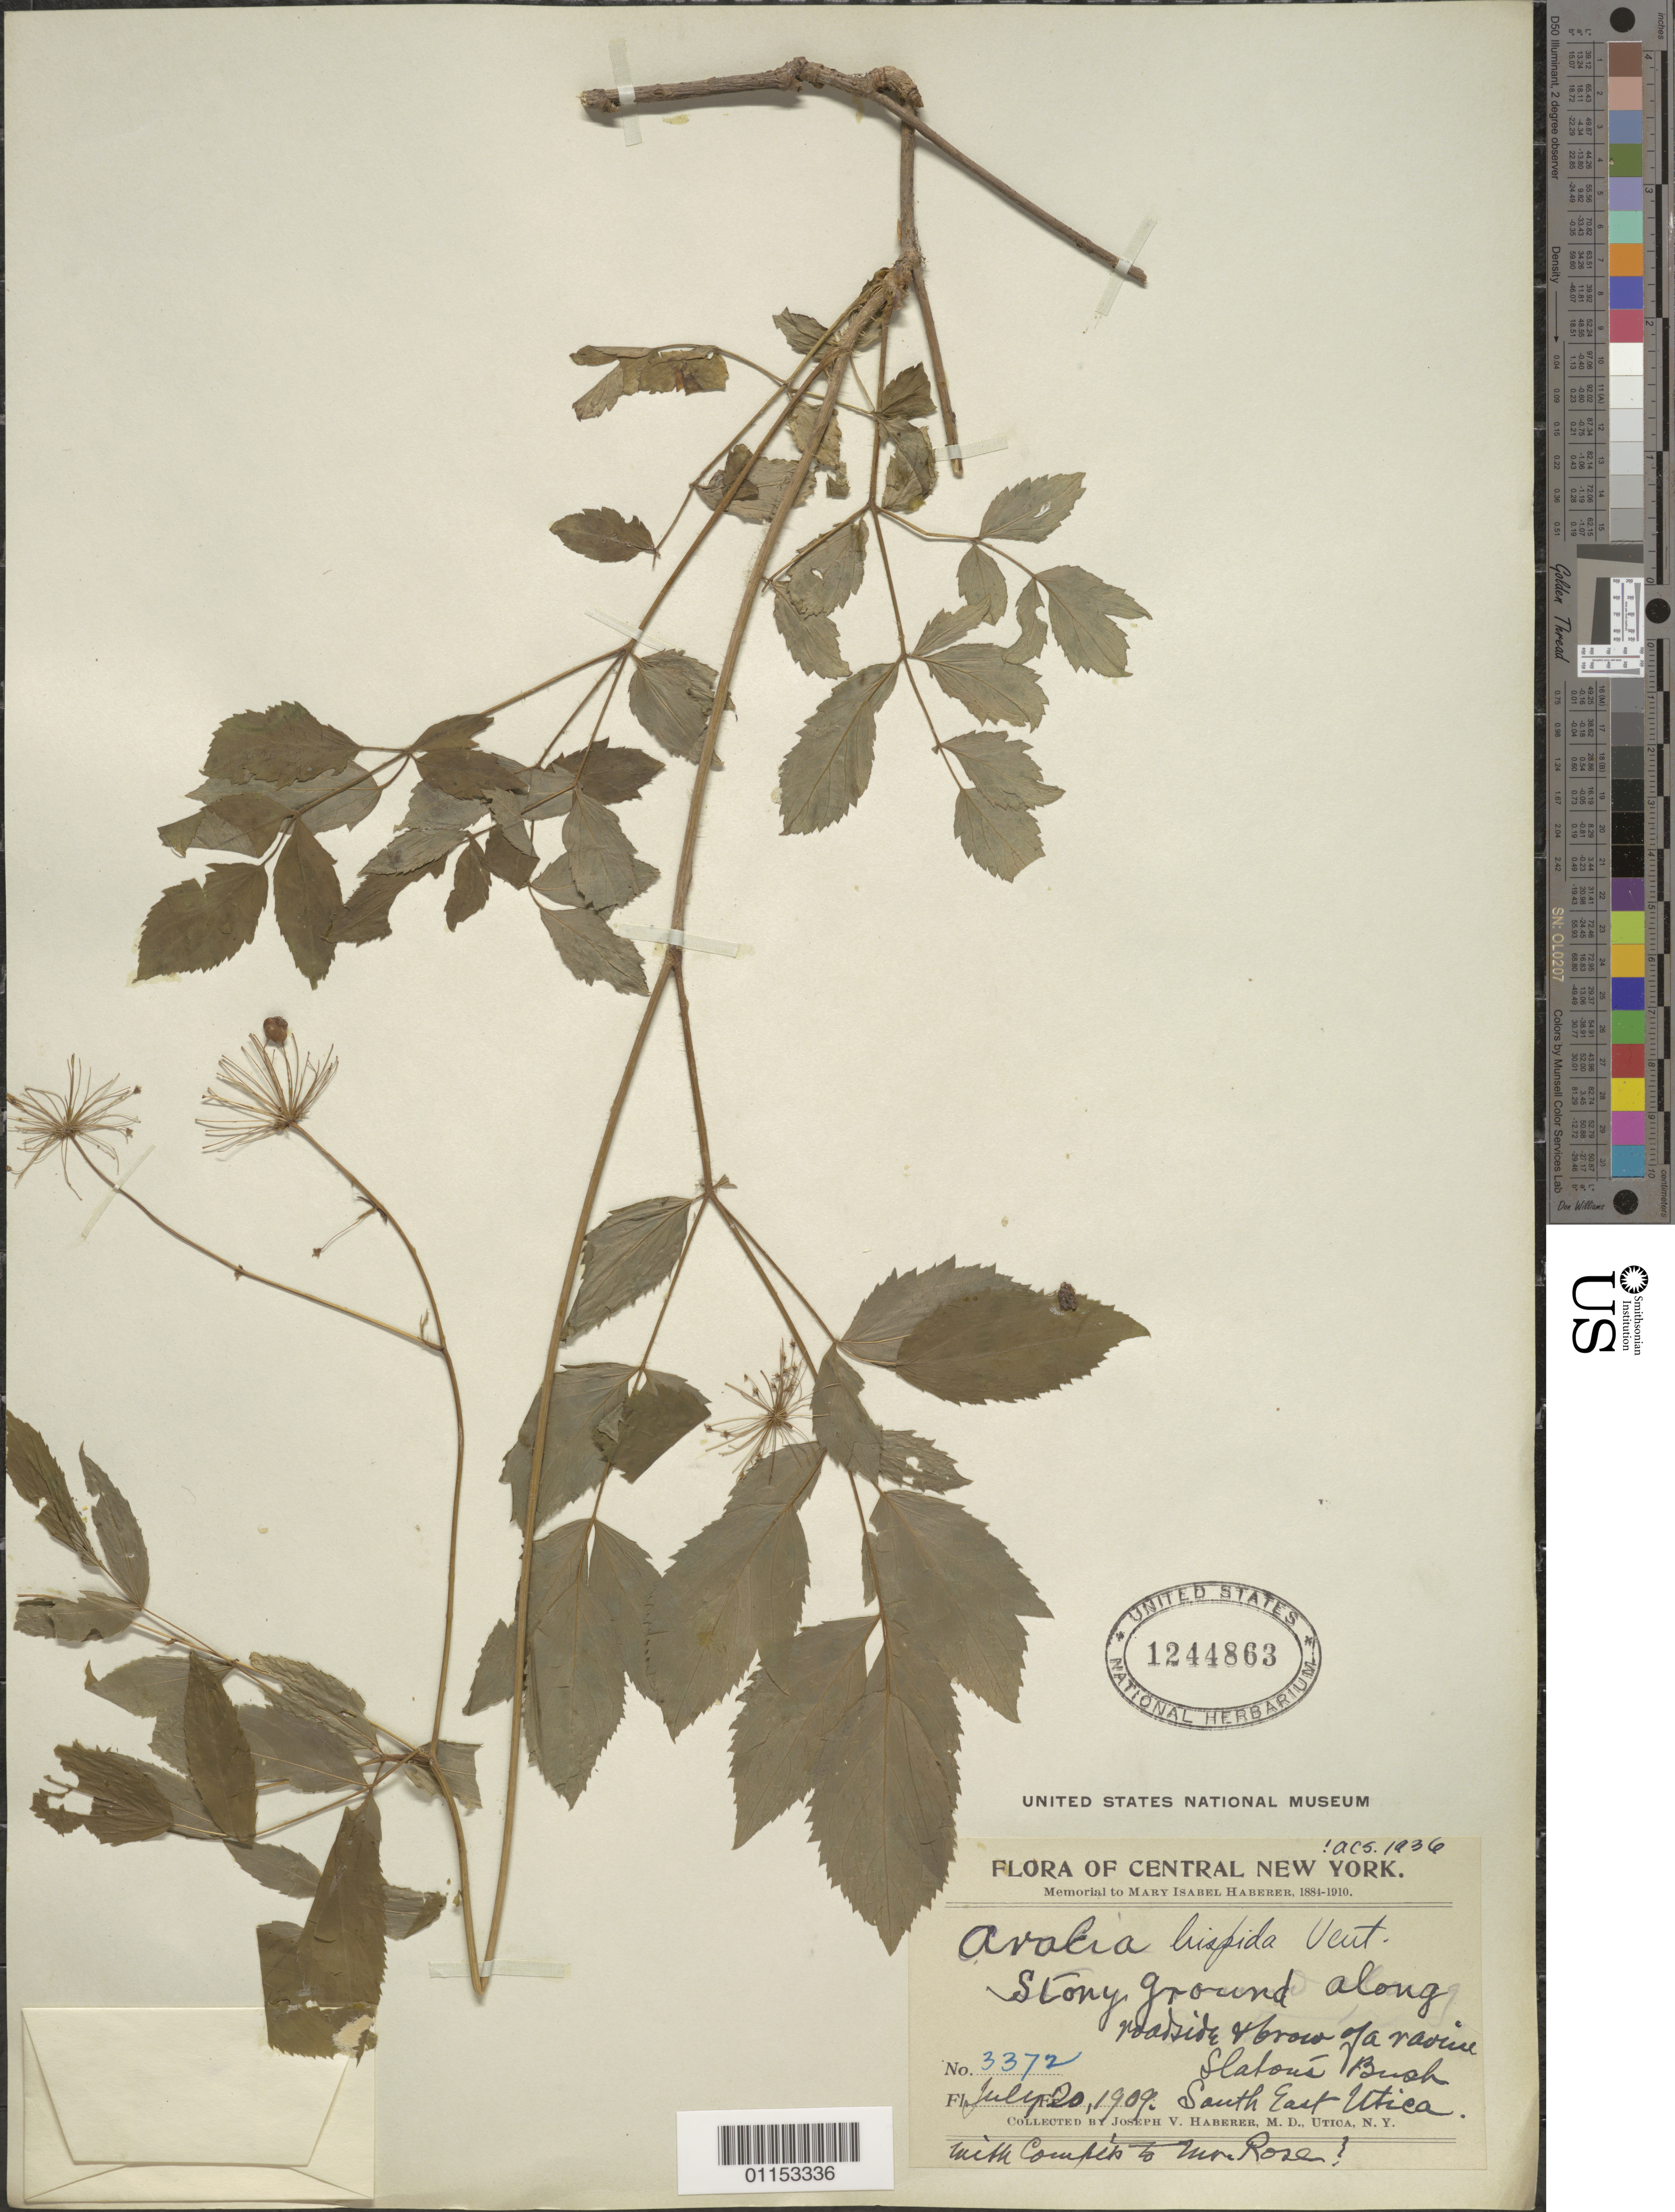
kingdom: Plantae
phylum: Tracheophyta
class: Magnoliopsida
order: Apiales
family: Araliaceae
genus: Aralia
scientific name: Aralia hispida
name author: Vent.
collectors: J. V. Haberer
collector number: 3372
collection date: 1909-07-20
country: United States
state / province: New York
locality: SE Utica.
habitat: Stony ground along.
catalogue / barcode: US 1244863